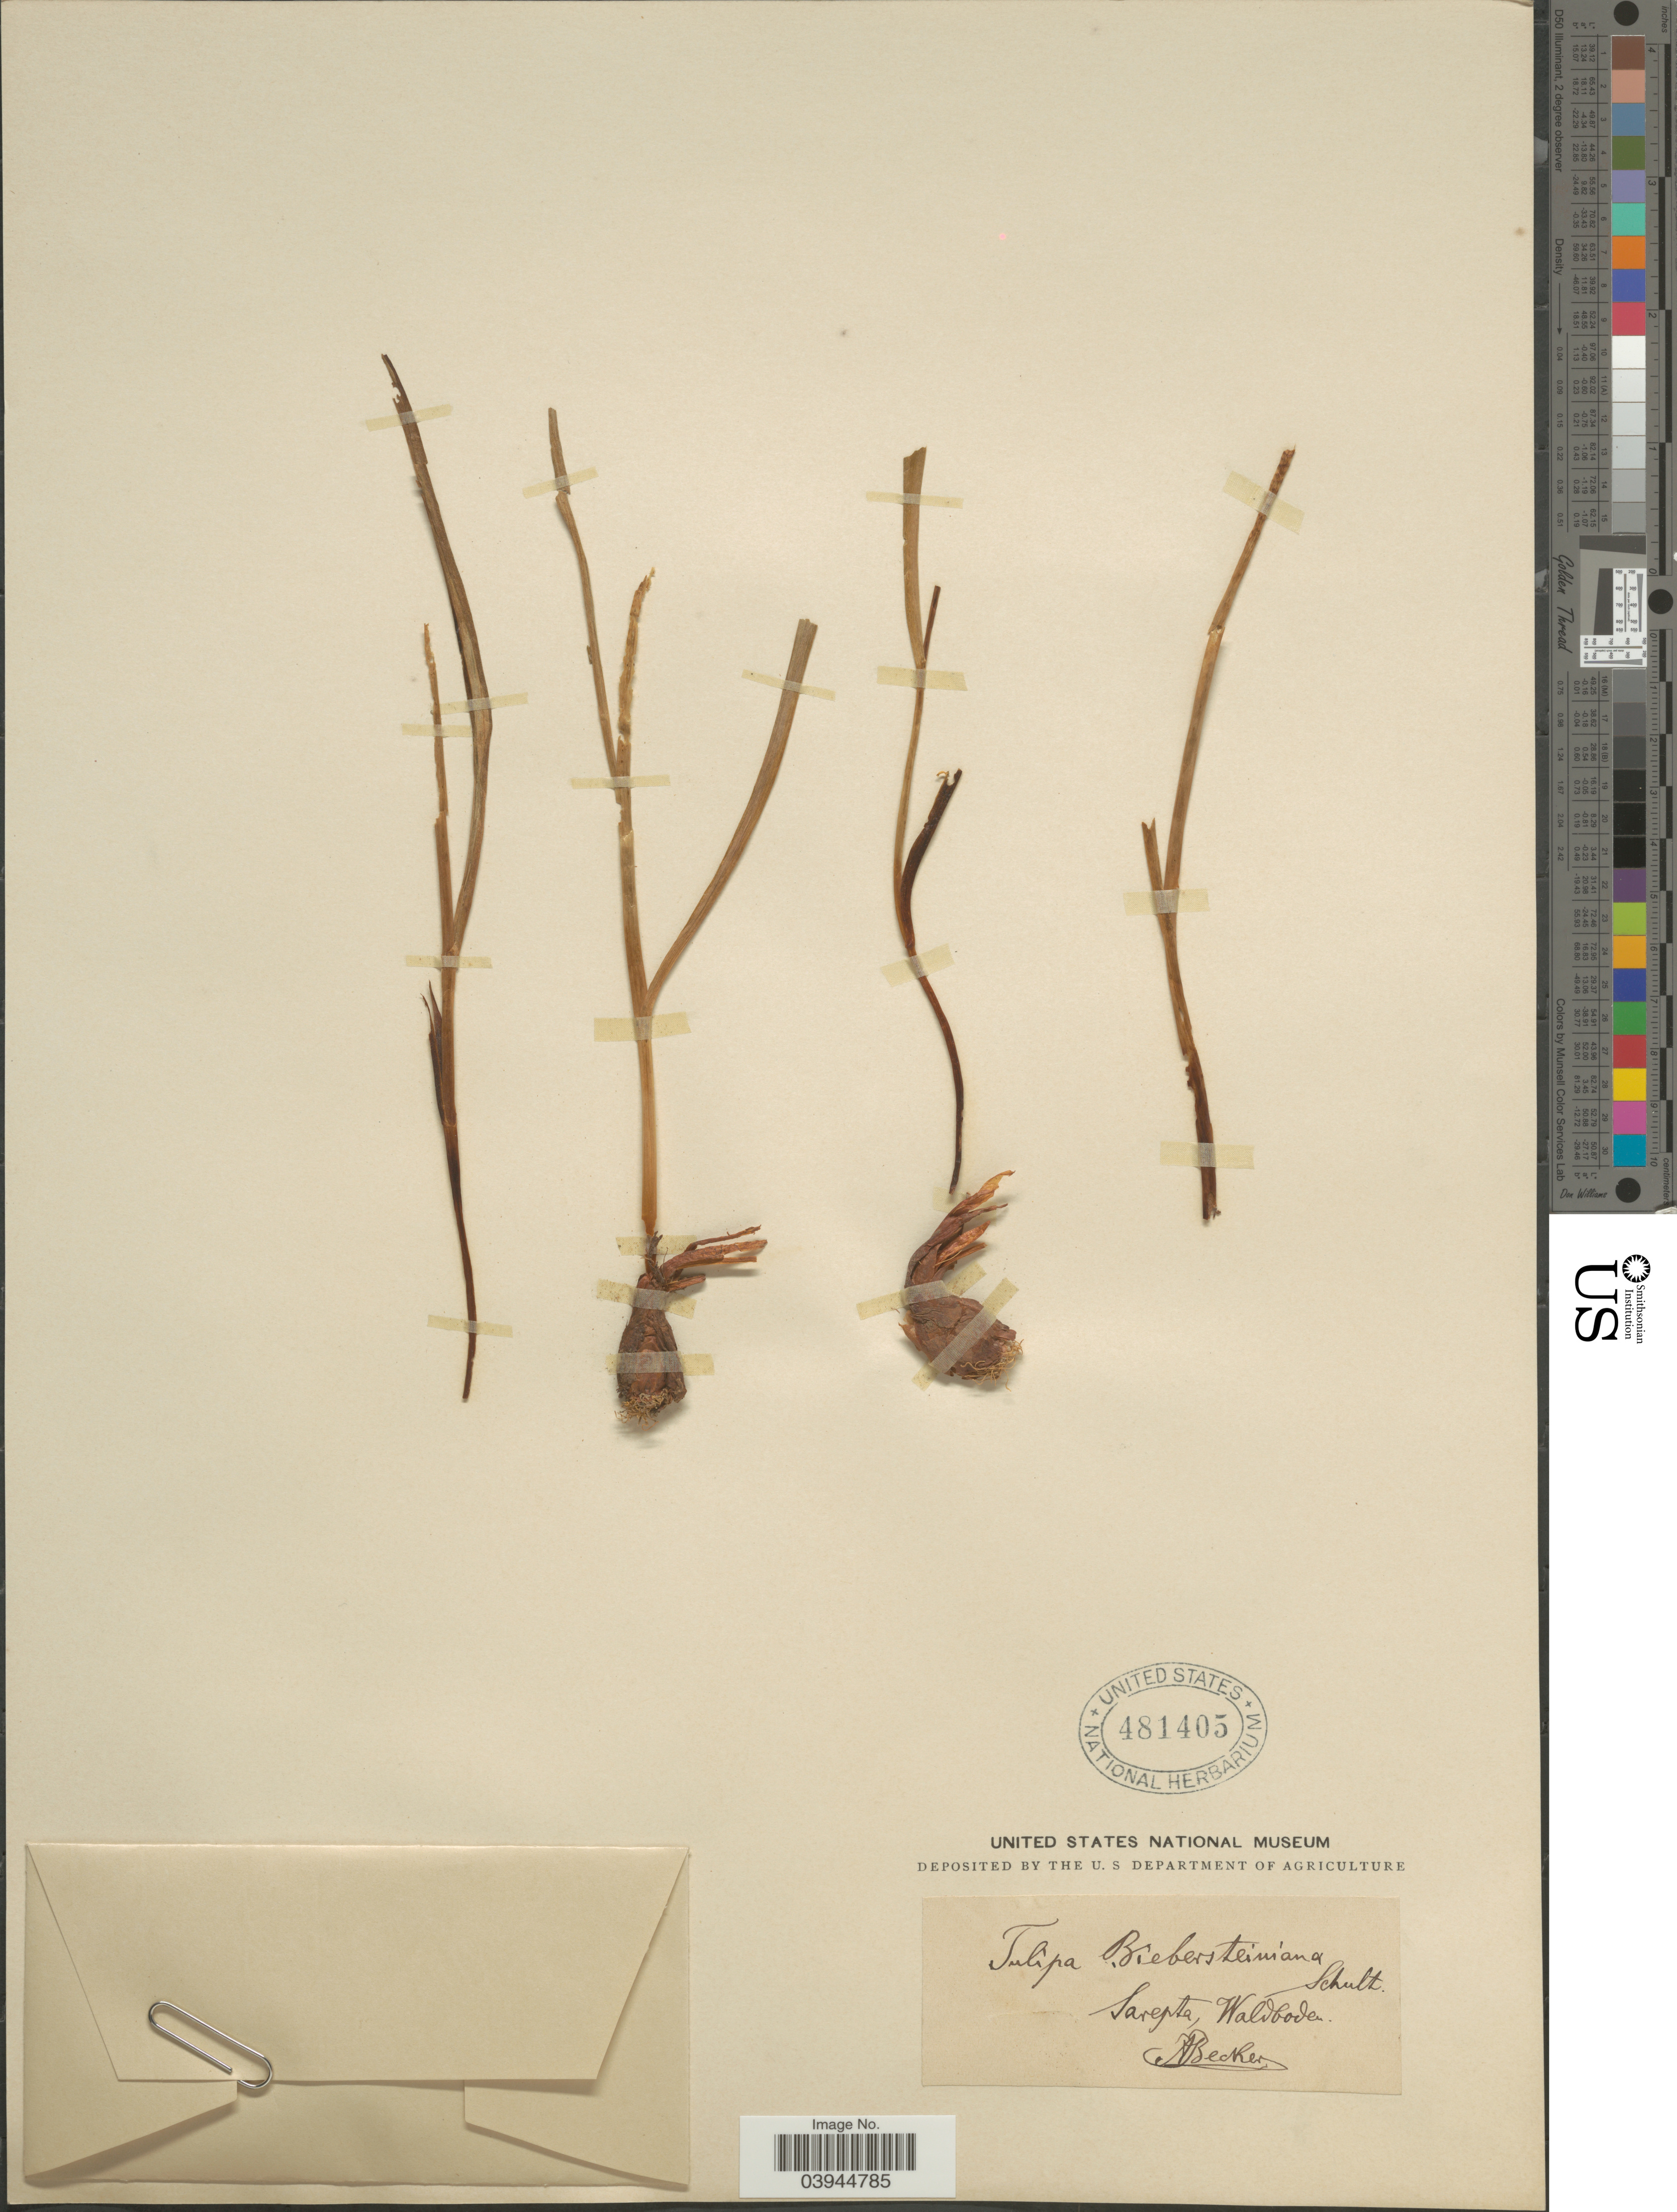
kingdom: Plantae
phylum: Tracheophyta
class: Liliopsida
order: Liliales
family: Liliaceae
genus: Tulipa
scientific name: Tulipa biebersteiniana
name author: Schult. & Schult. f.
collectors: A. Becker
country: Russian Federation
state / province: Volgograd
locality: Sarepta, Waldboden.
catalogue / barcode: US 481405